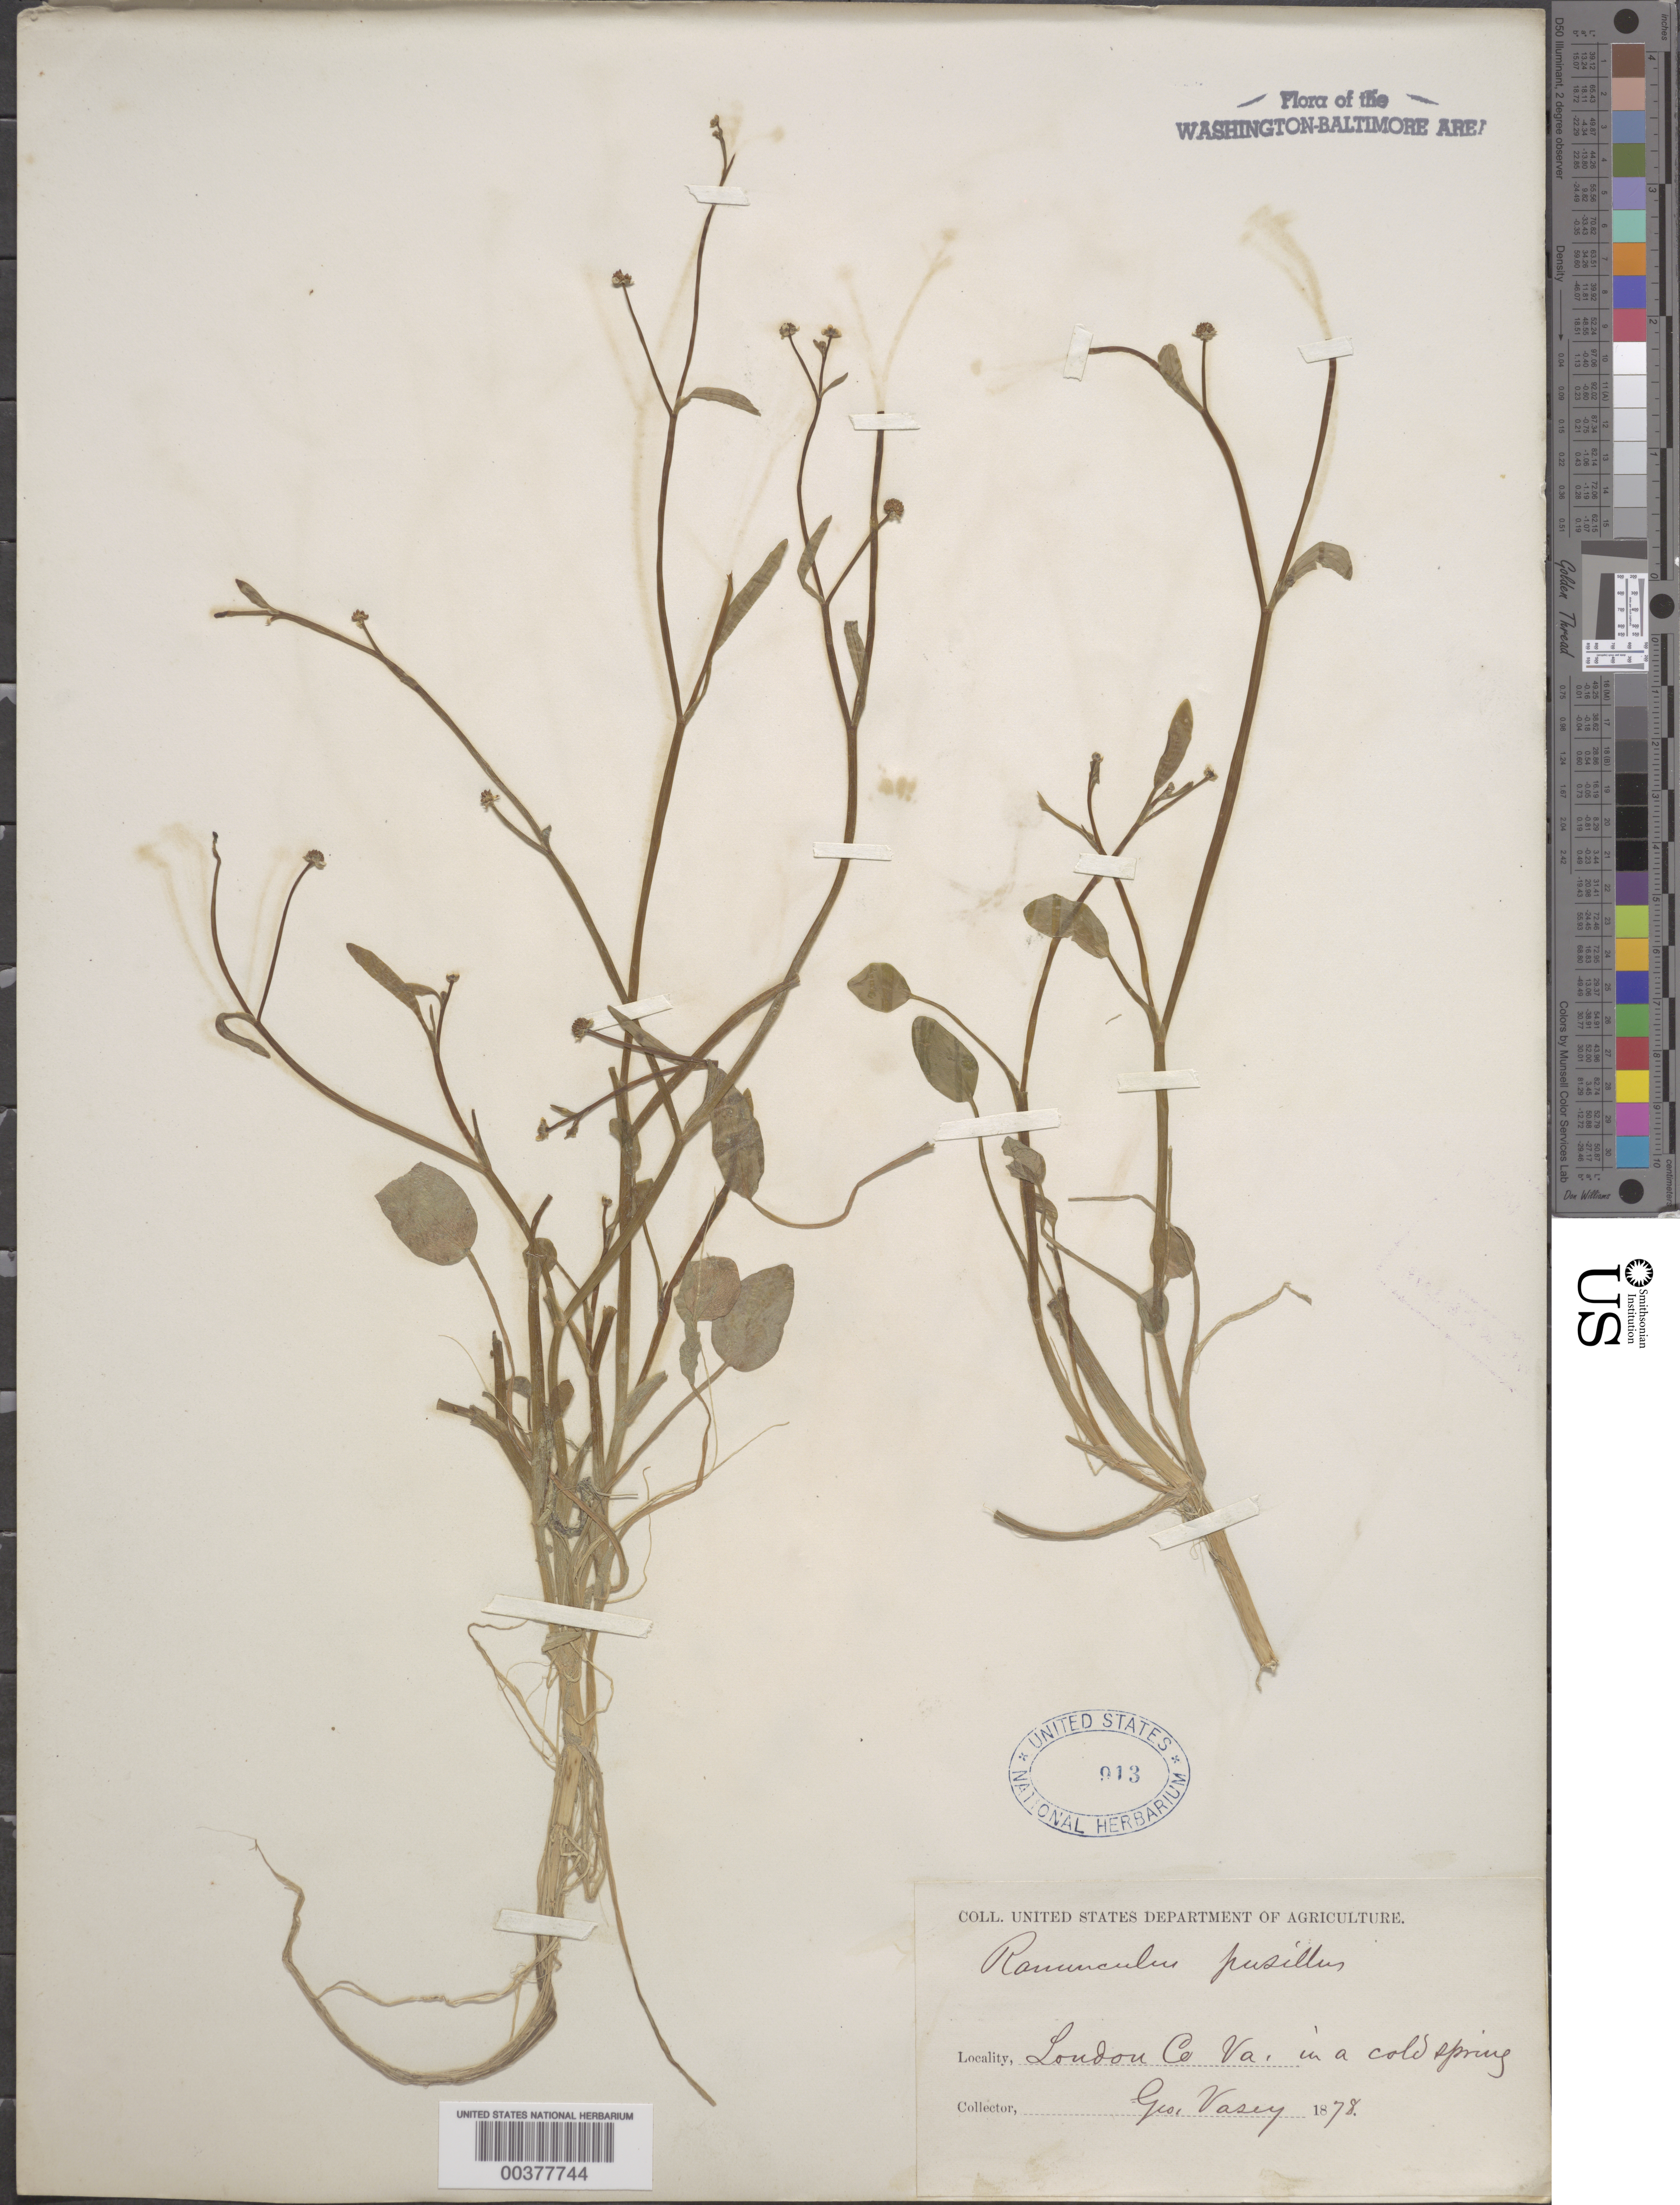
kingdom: Plantae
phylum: Tracheophyta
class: Magnoliopsida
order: Ranunculales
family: Ranunculaceae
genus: Ranunculus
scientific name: Ranunculus pusillus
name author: Poir.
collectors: G. R. Vasey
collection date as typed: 1878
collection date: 1878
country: United States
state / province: Virginia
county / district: Loudoun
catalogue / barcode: US 913